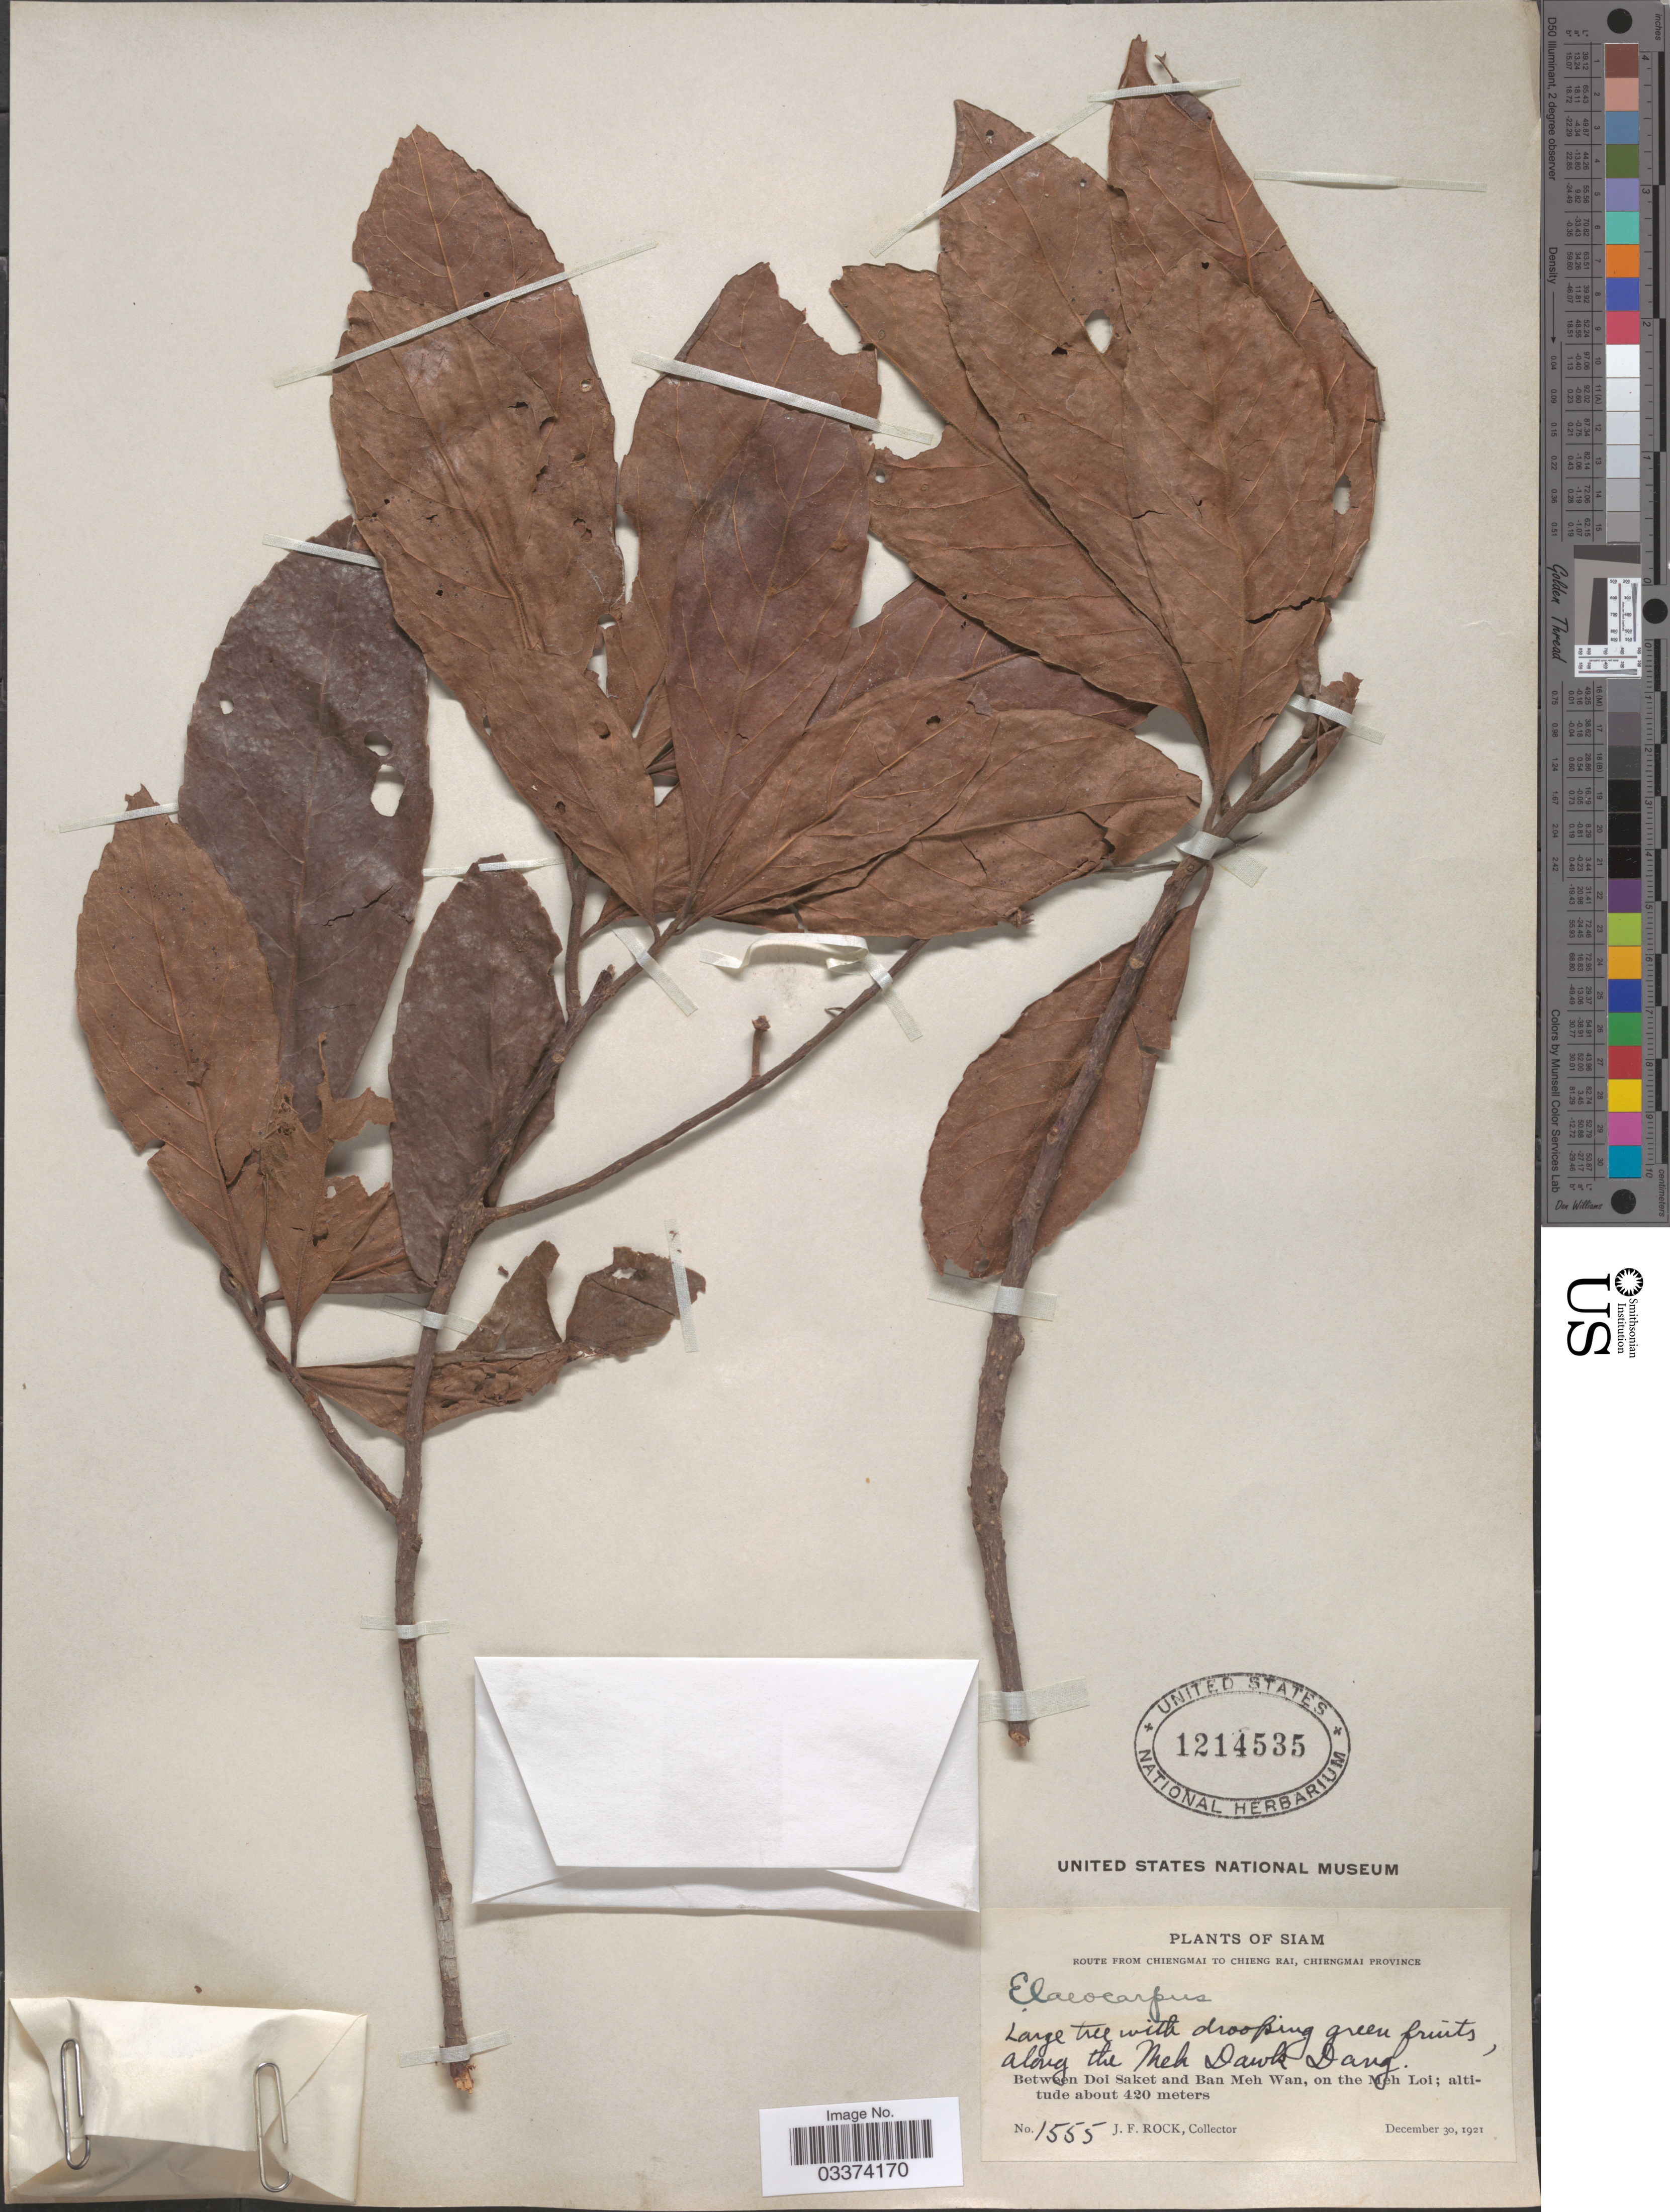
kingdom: Plantae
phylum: Tracheophyta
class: Magnoliopsida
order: Oxalidales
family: Elaeocarpaceae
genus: Elaeocarpus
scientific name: Elaeocarpus sp.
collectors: J. Rock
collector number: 1555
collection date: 1921-12-30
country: Thailand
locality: Siam. Route from Chiengmai to Chieng Rai, Chiengmai Province. Along the Mek Dawk Dang. Between Doi Saket and Ban Meh Wan, on the Meh Loi.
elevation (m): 420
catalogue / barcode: US 1214535